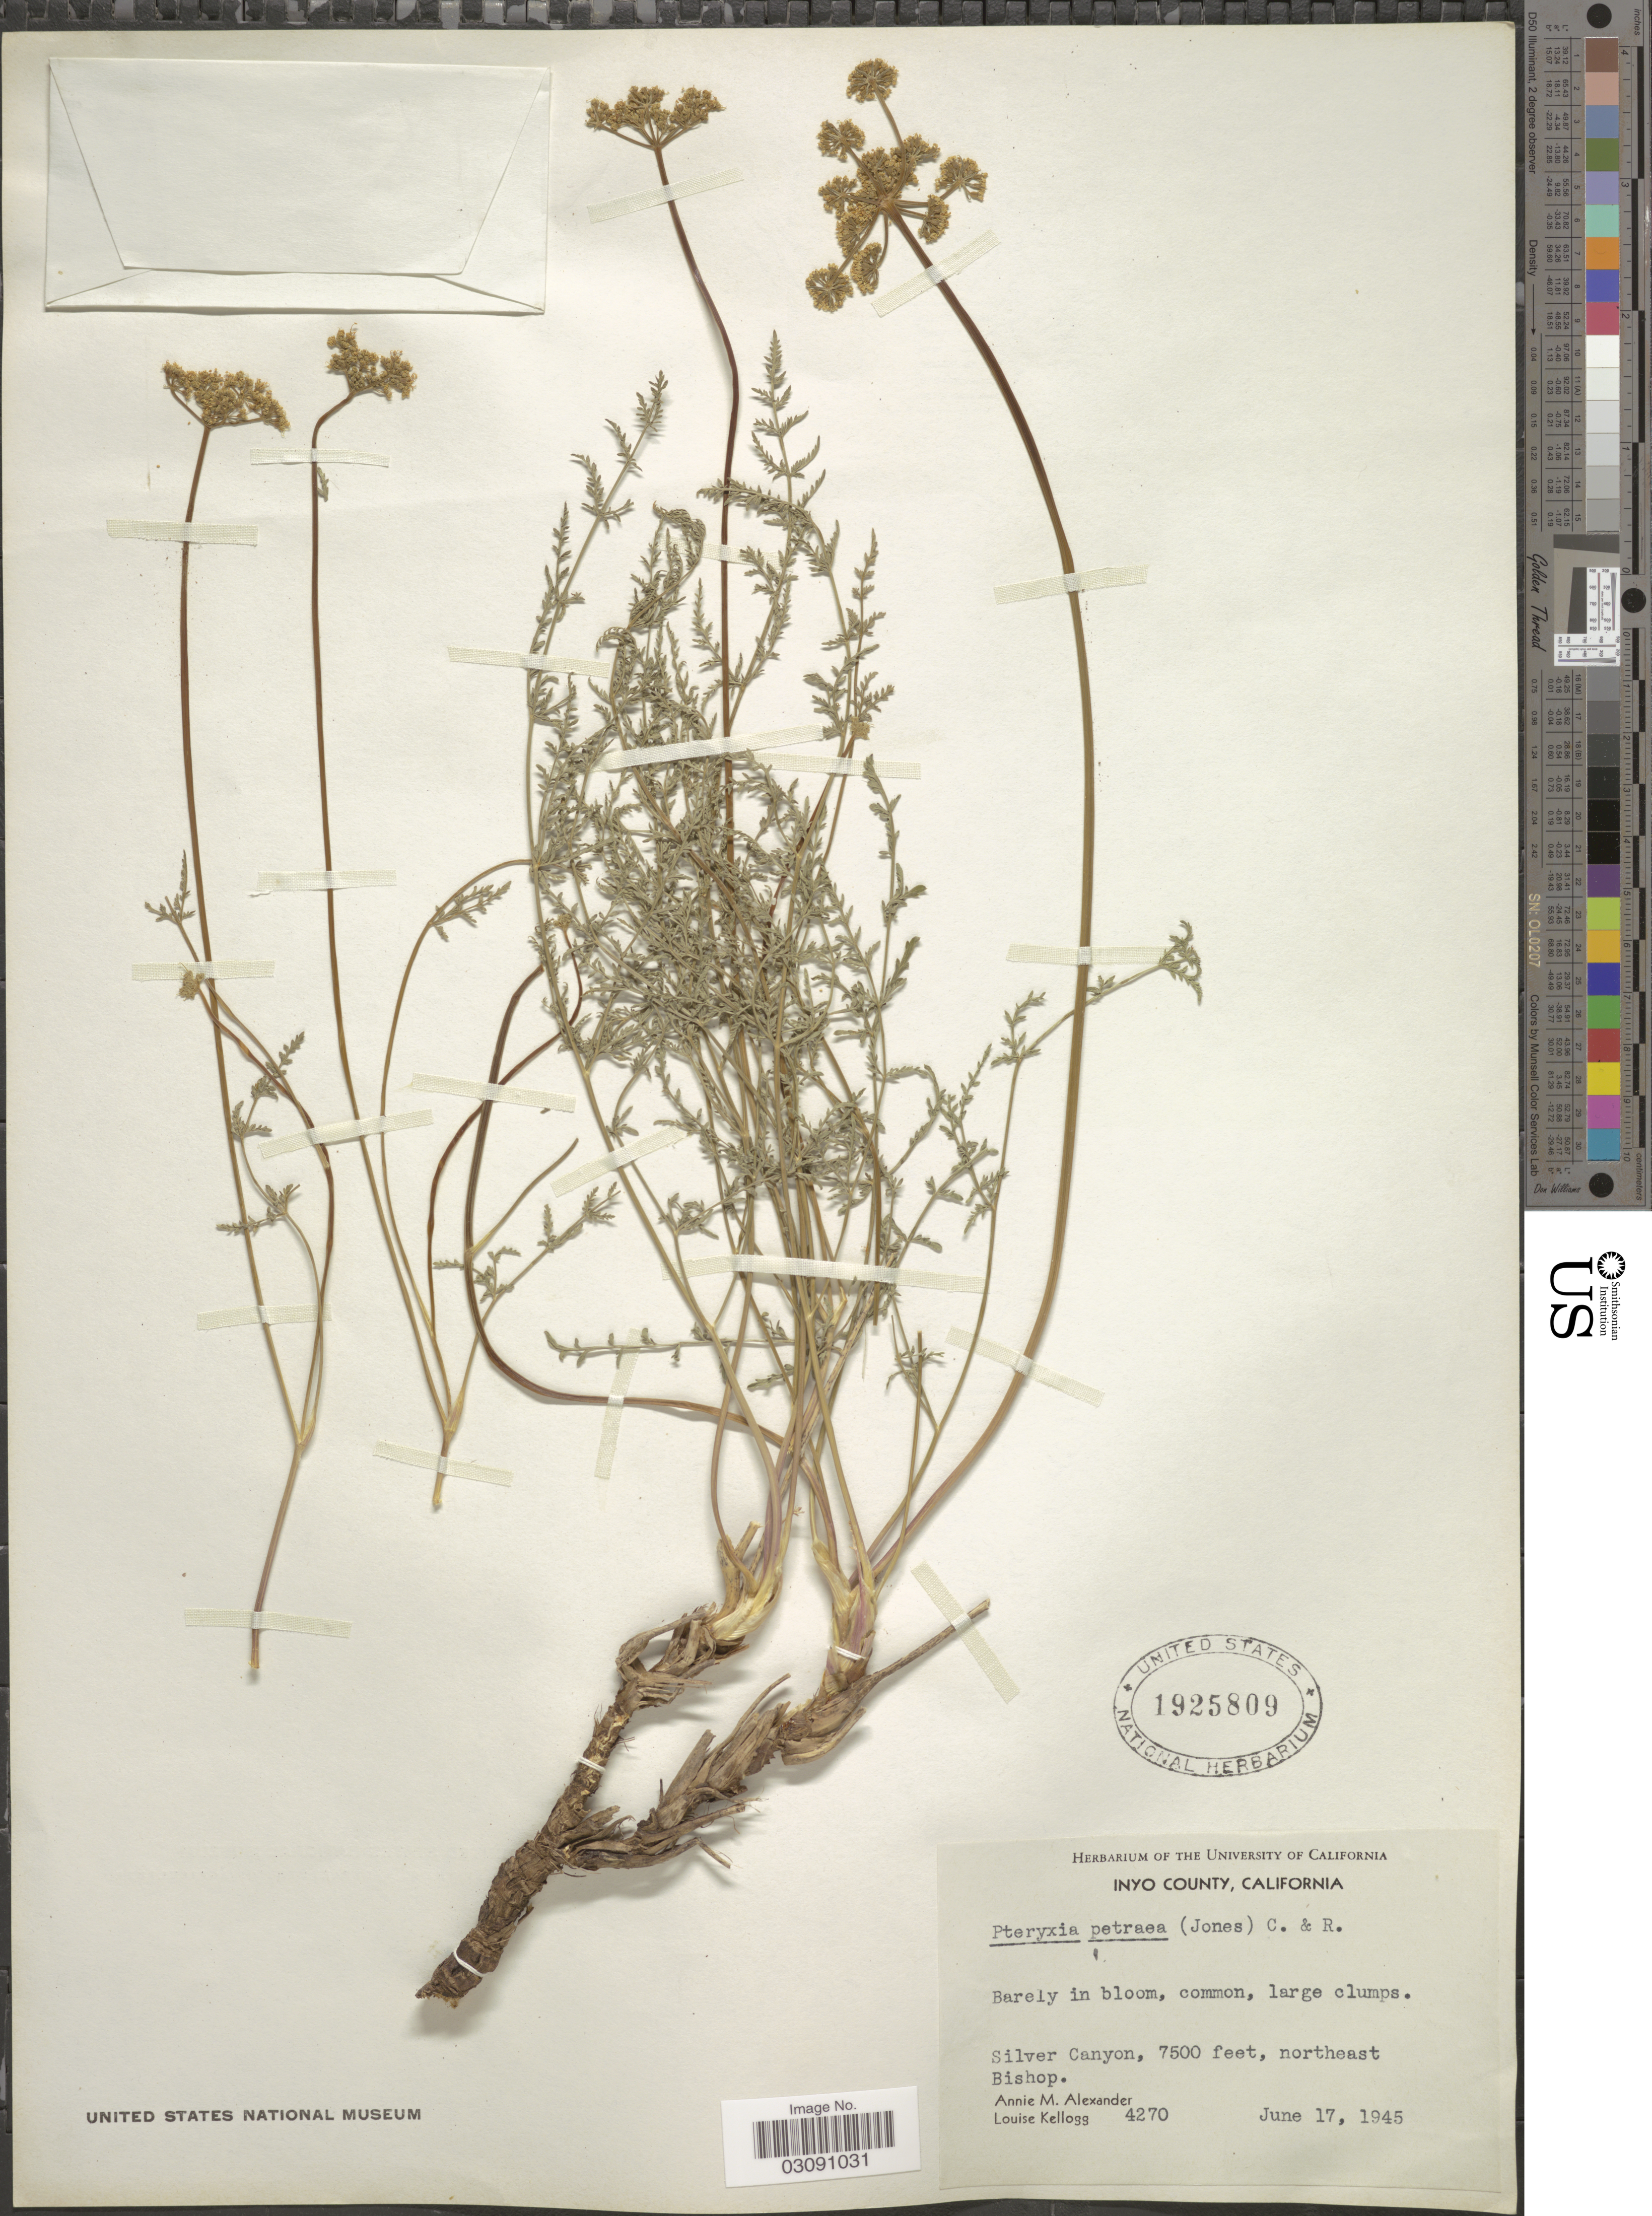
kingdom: Plantae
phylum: Tracheophyta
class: Magnoliopsida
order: Apiales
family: Apiaceae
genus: Pteryxia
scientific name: Pteryxia petraea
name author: (M.E. Jones) J.M. Coult. & Rose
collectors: A. M. Alexander & L. Kellogg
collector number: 4270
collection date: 1945-06-17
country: United States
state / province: California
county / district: Inyo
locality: Inyo County, Silver Canyon, northeast Bishop.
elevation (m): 2286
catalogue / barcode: US 1925809